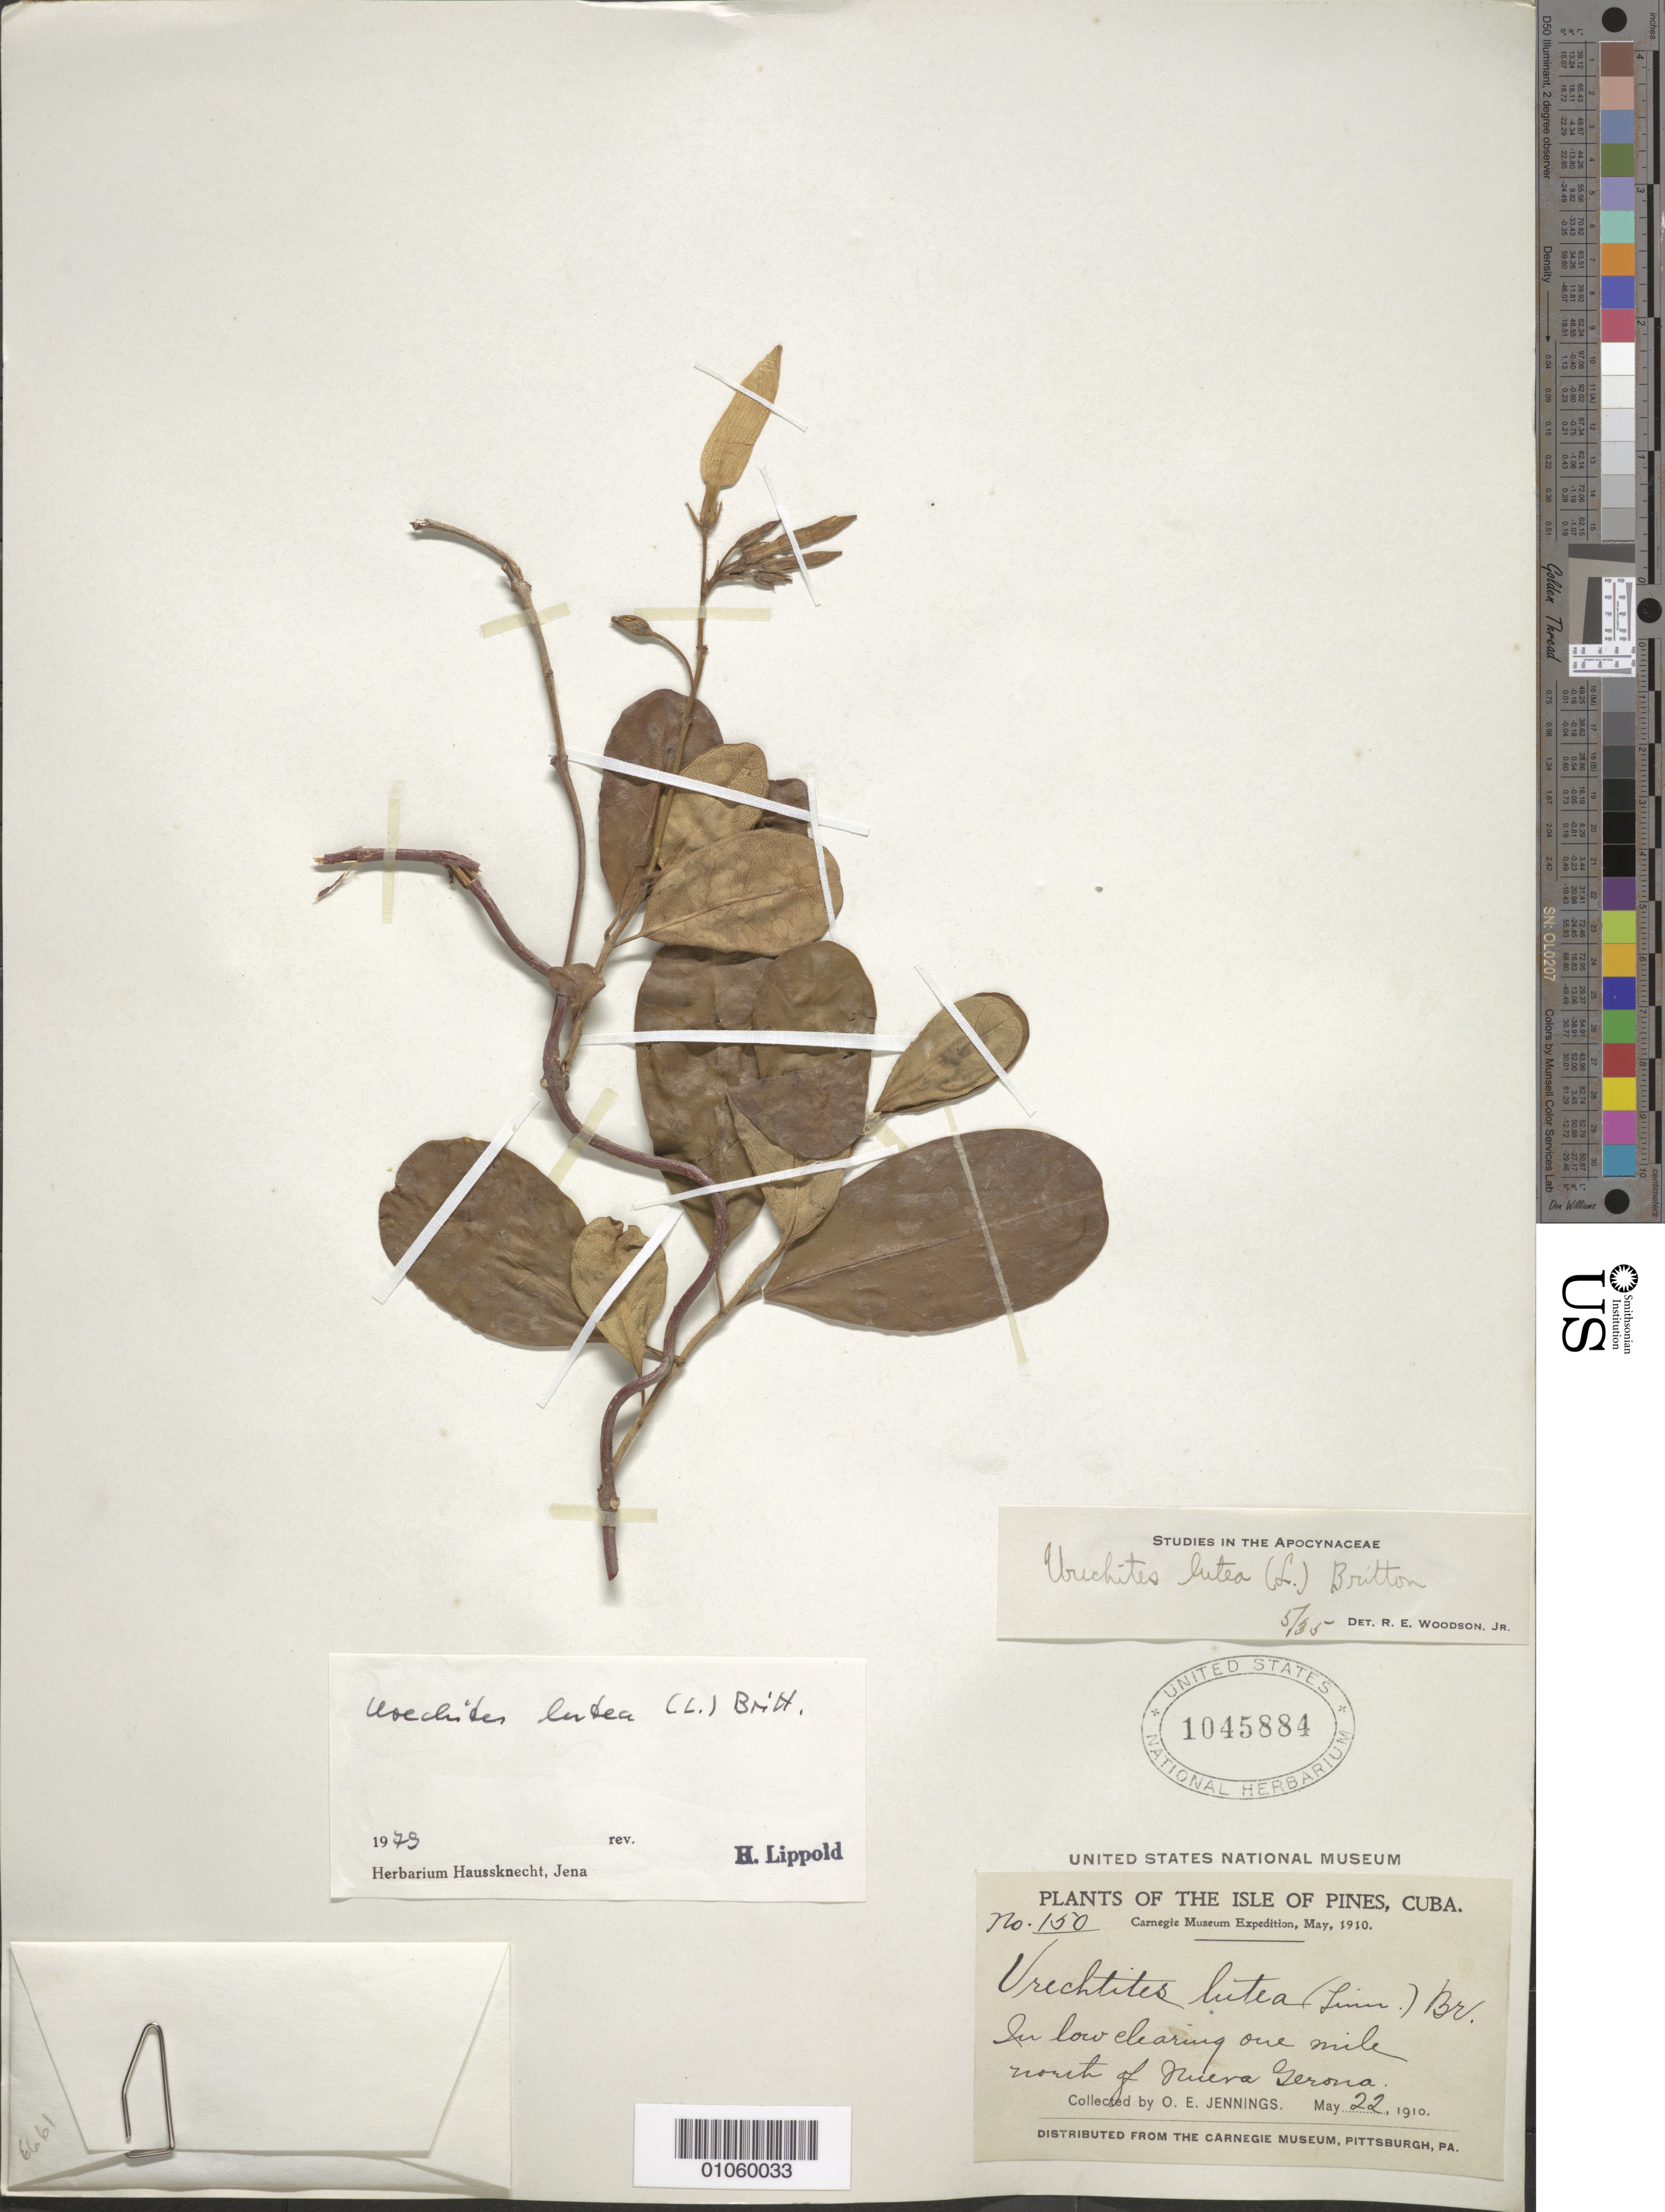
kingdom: Plantae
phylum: Tracheophyta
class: Magnoliopsida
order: Gentianales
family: Apocynaceae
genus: Urechites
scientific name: Urechites lutea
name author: (L.) Britton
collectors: O. E. Jennings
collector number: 150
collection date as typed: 22 May 1910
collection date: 1910-05-22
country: Cuba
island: Isla de la Juventud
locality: Low clearing 1 mile north of Nueva Gerona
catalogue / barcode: US 1045884